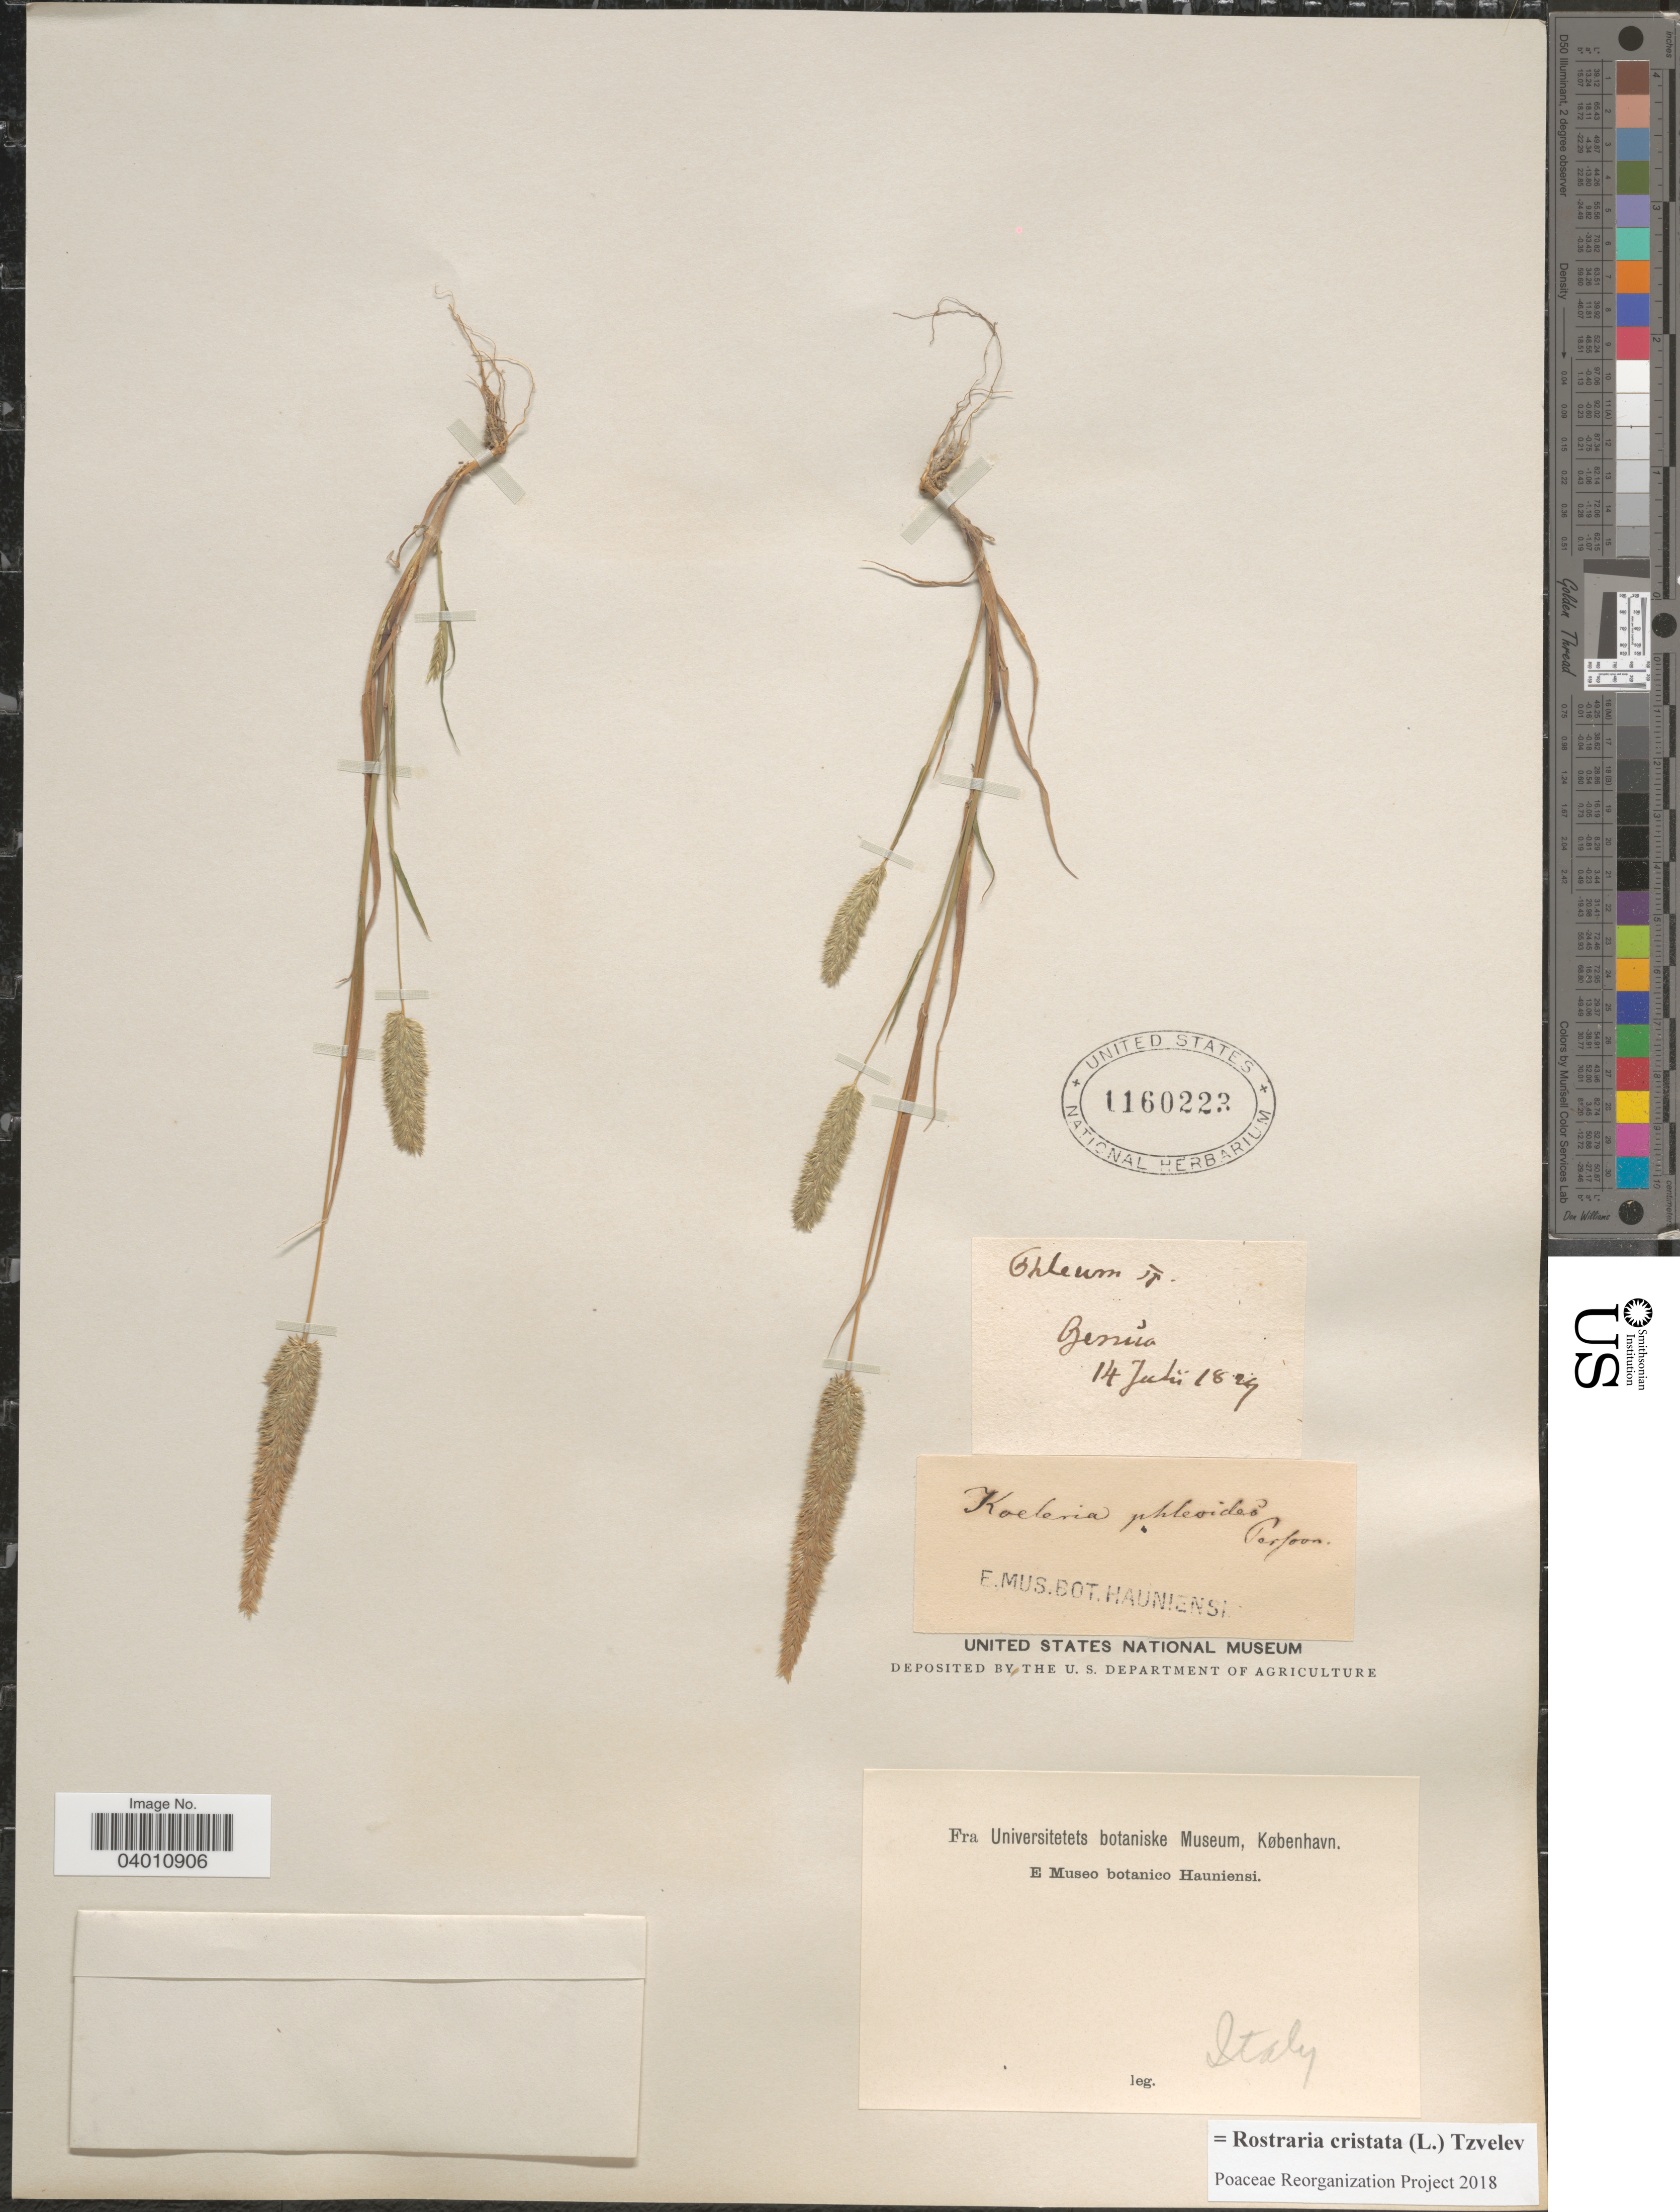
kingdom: Plantae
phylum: Tracheophyta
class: Liliopsida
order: Poales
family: Poaceae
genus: Rostraria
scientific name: Rostraria cristata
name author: (L.) Tzvelev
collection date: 1829-07-14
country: Italy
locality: Genua.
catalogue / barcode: US 1160223